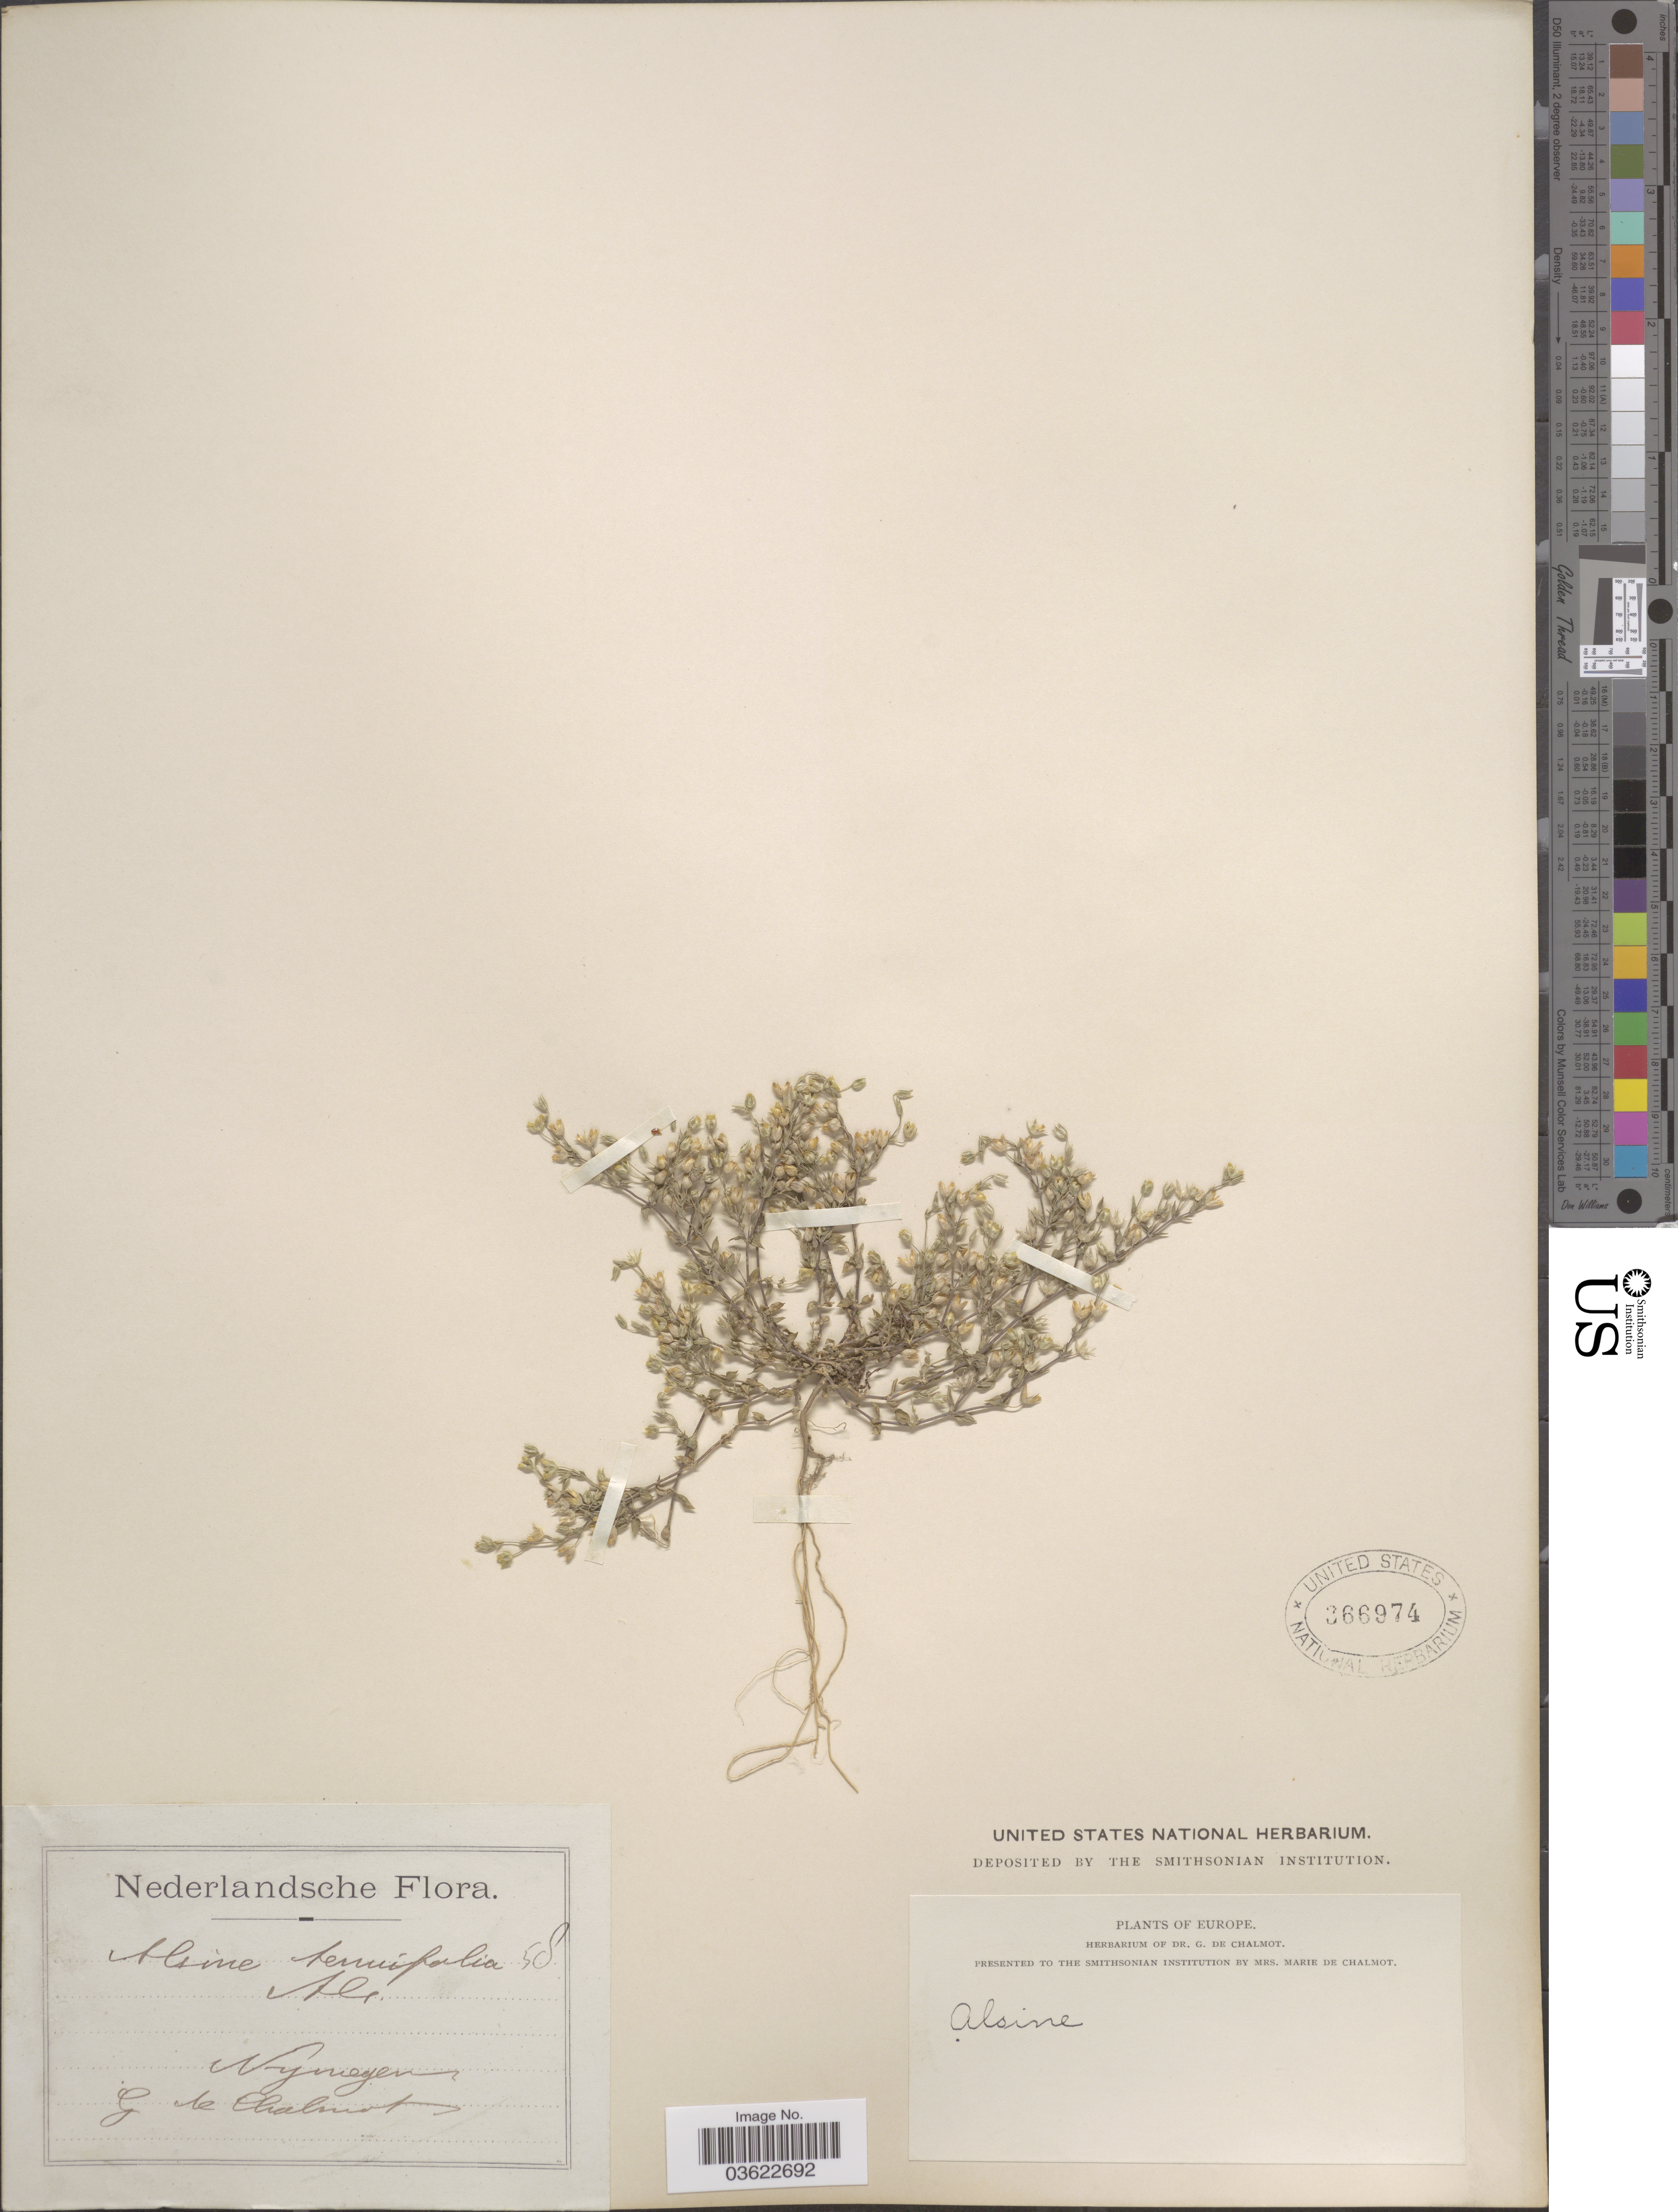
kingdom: Plantae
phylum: Tracheophyta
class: Magnoliopsida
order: Caryophyllales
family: Caryophyllaceae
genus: Arenaria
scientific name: Arenaria tenuifolia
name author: L.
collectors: G. de Chalmot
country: Netherlands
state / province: Gelderland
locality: Nijmegen.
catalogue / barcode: US 366974